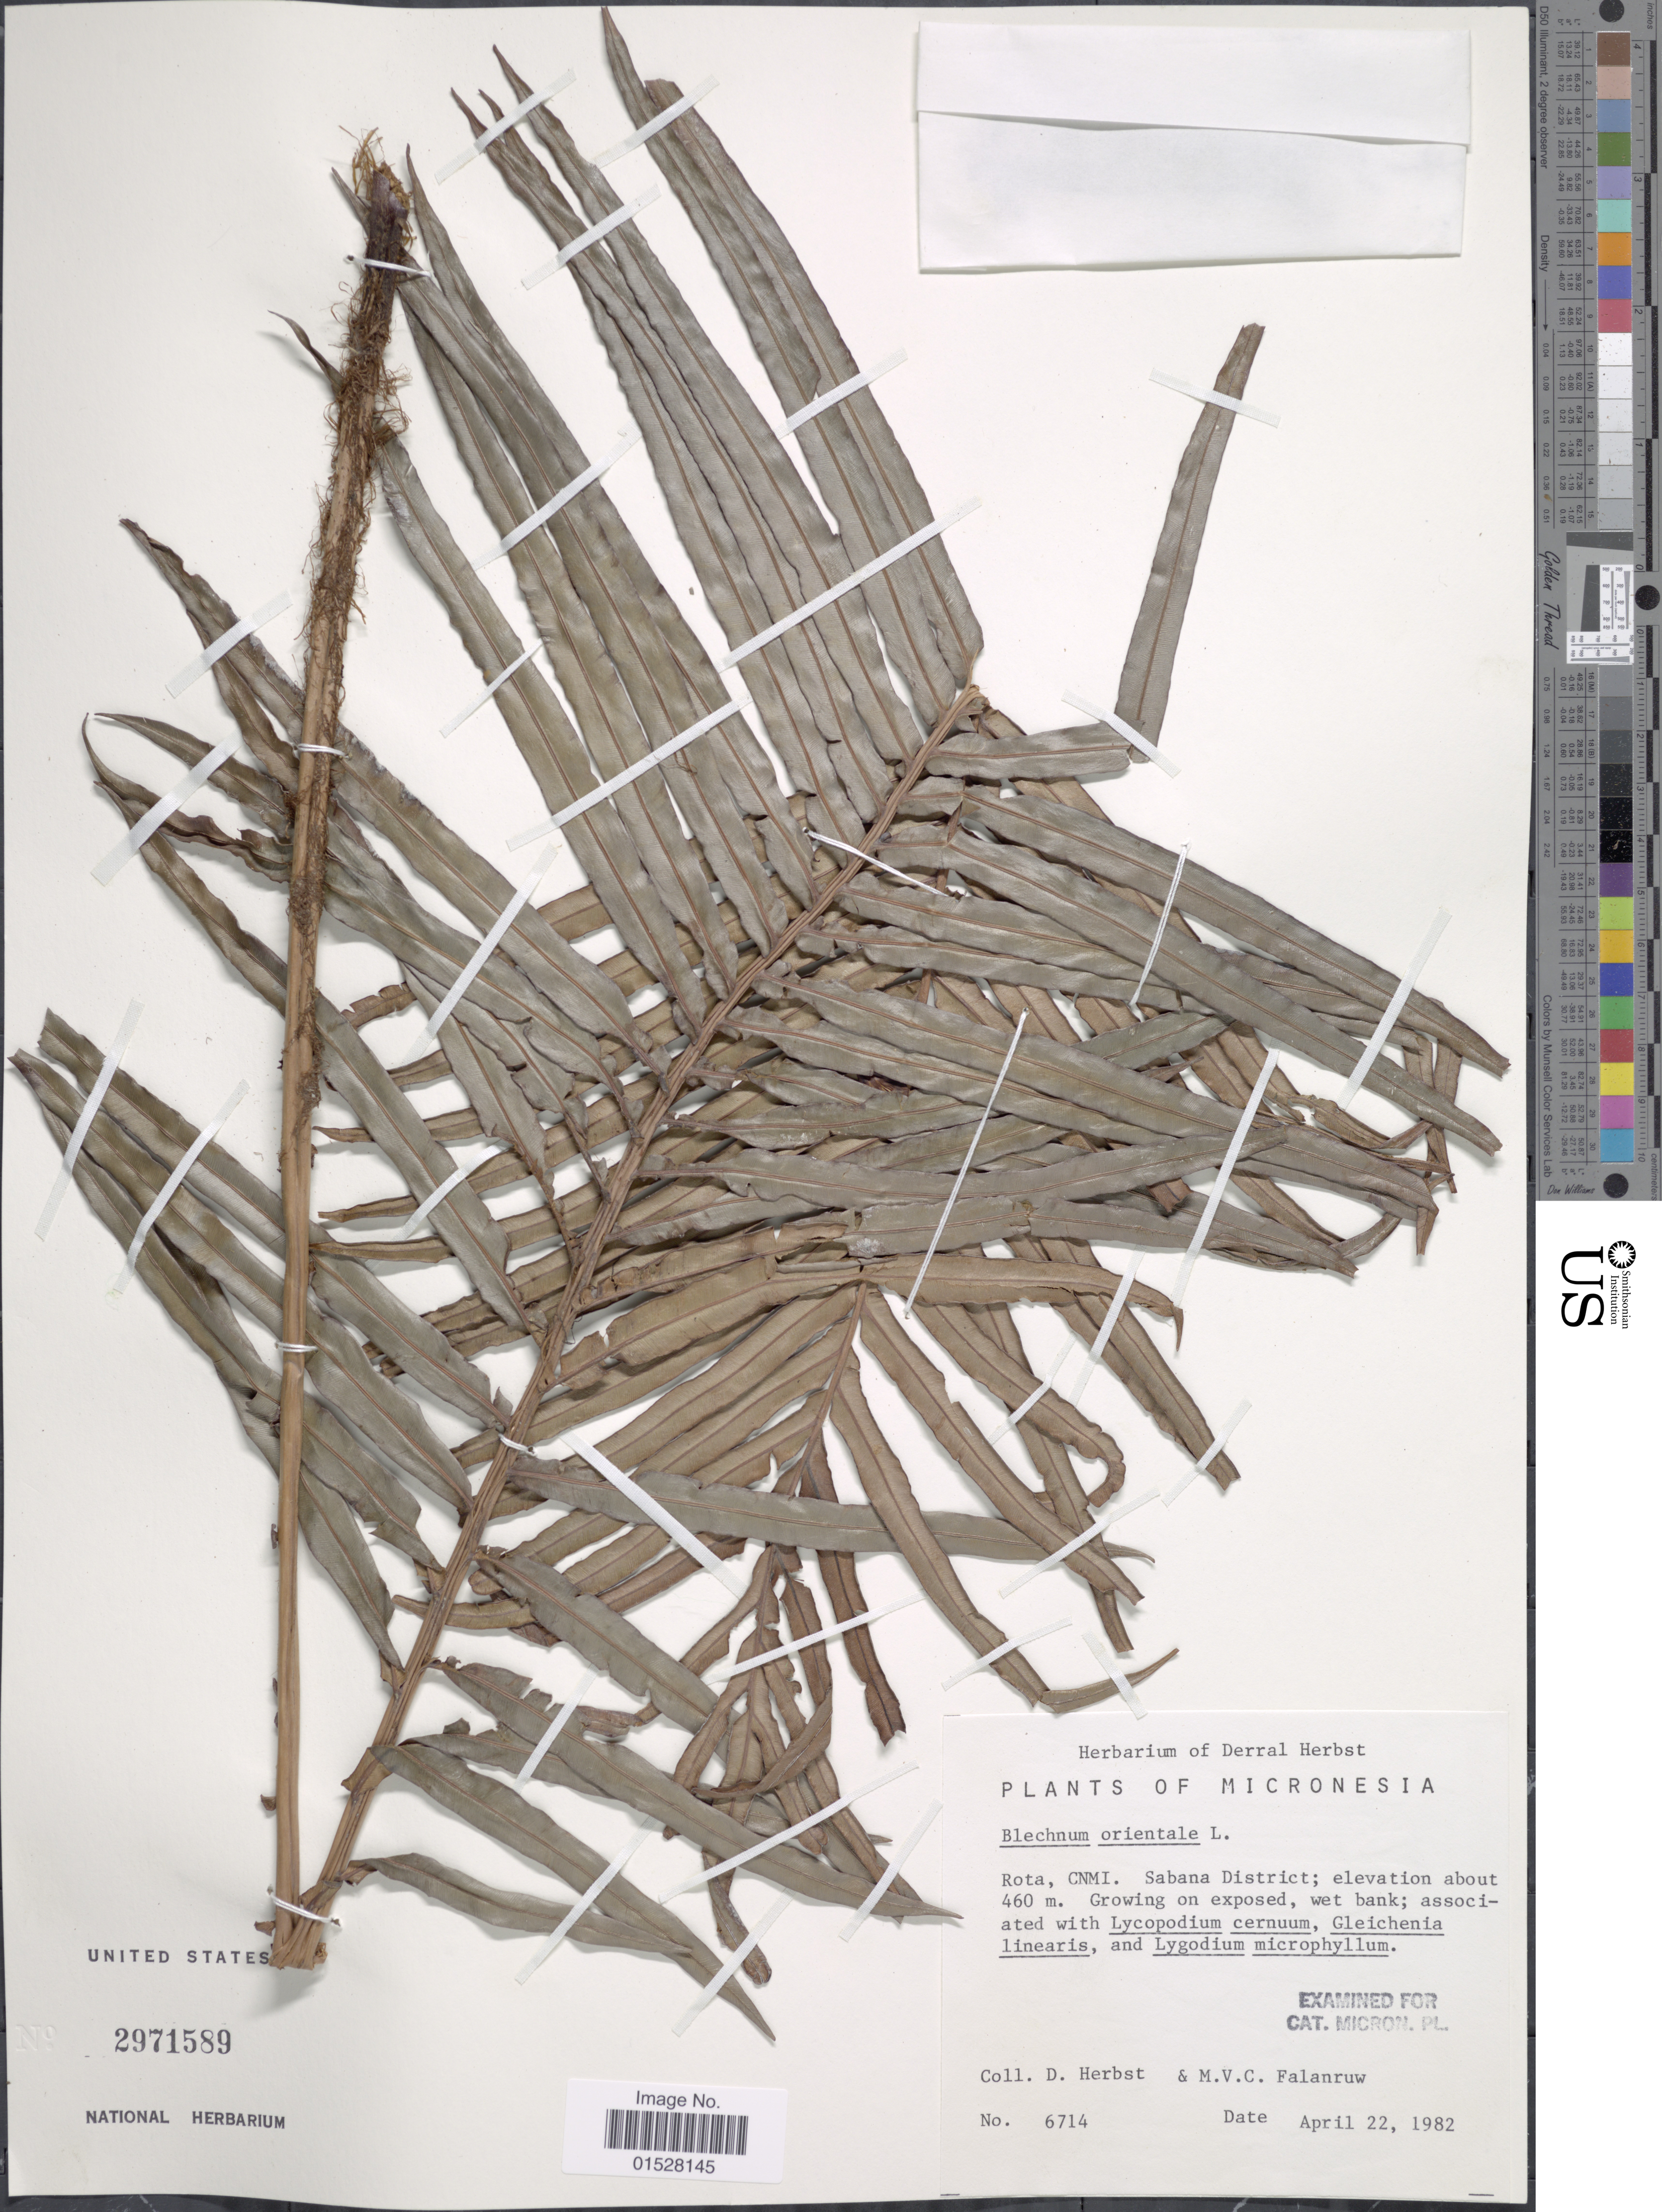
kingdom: Plantae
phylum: Tracheophyta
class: Polypodiopsida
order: Polypodiales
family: Blechnaceae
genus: Blechnum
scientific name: Blechnum orientale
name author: L.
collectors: D. Herbst & M. V. Falanruw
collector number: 6714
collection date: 1982-04-22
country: Northern Mariana Islands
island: Rota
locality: Rota, CNMI, Sabana District.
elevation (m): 460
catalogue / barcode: US 2971589